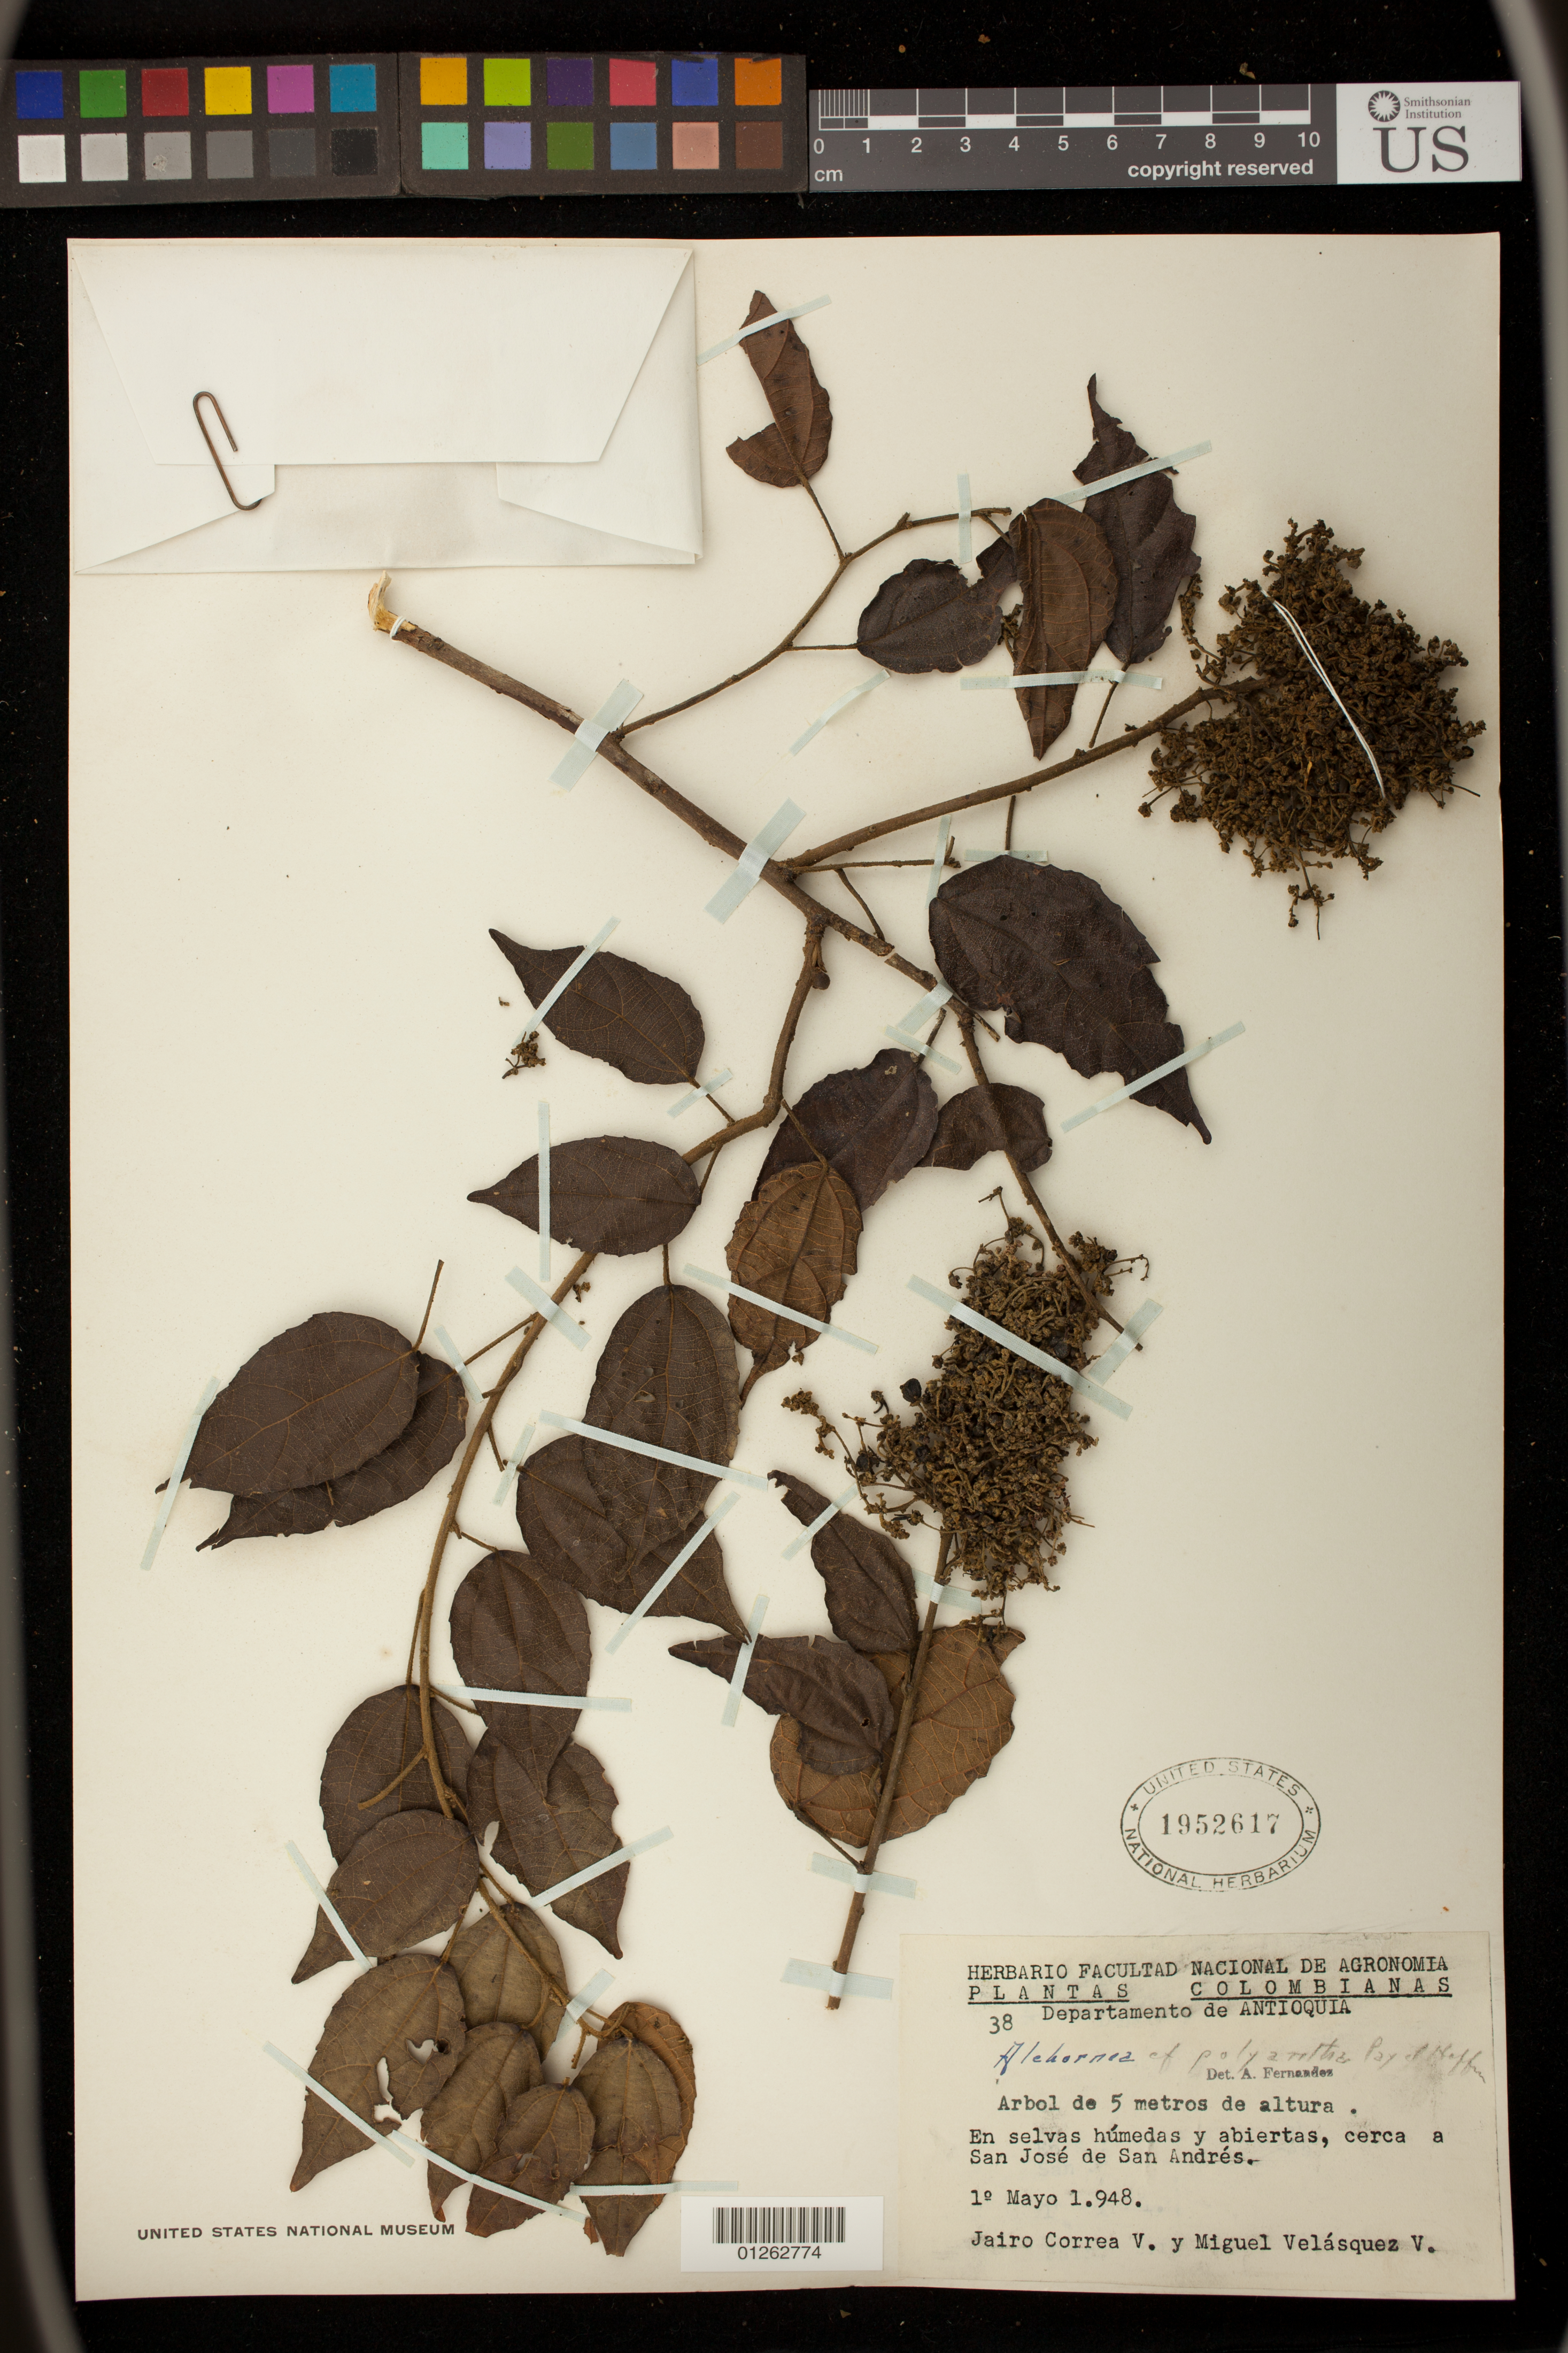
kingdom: Plantae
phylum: Tracheophyta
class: Magnoliopsida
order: Malpighiales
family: Euphorbiaceae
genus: Alchornea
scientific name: Alchornea latifolia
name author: Sw.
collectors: J. Correa V. & M. Velasquez V.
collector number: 38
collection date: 1948-05-01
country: Colombia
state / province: Antioquia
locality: San JosT de San AndrTs.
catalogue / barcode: US 1952617